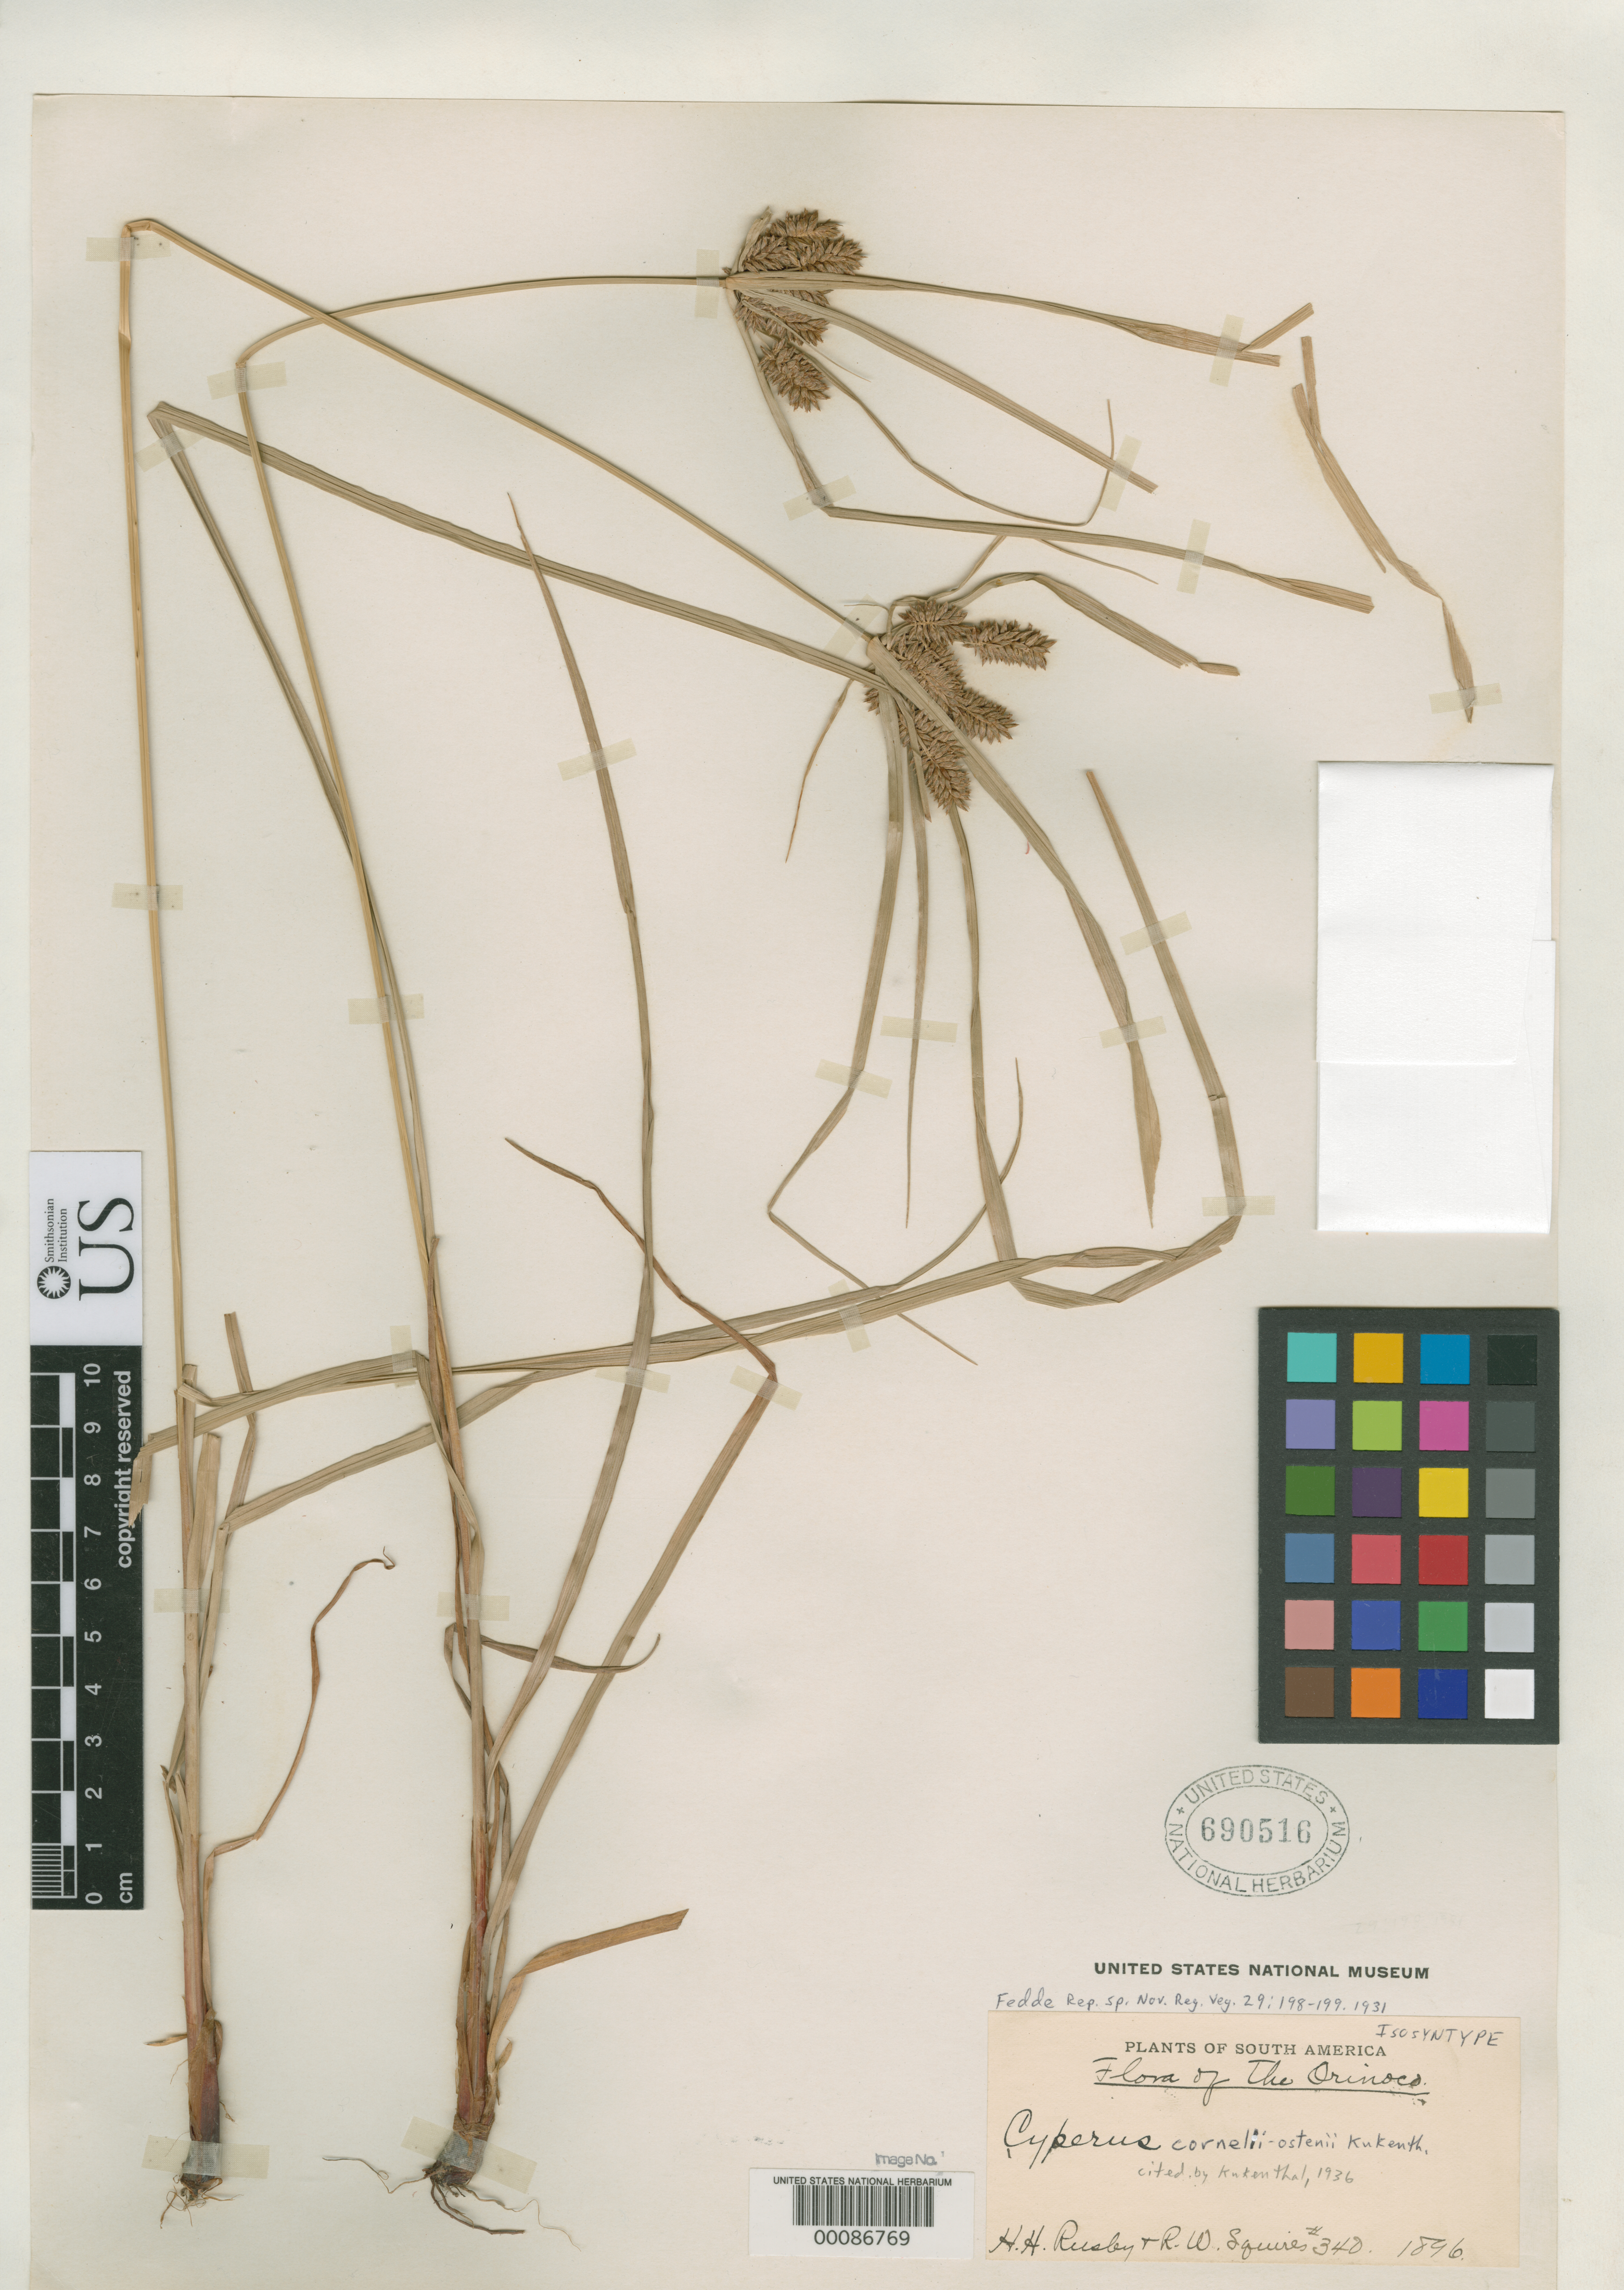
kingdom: Plantae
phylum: Tracheophyta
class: Liliopsida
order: Poales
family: Cyperaceae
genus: Cyperus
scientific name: Cyperus cornelii-ostenii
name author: Kük.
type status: Isosyntype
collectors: H. H. Rusby & R. Squires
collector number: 340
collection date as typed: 1896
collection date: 1896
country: Venezuela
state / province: Delta Amacuro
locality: Lower Orinoco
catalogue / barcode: US 690516